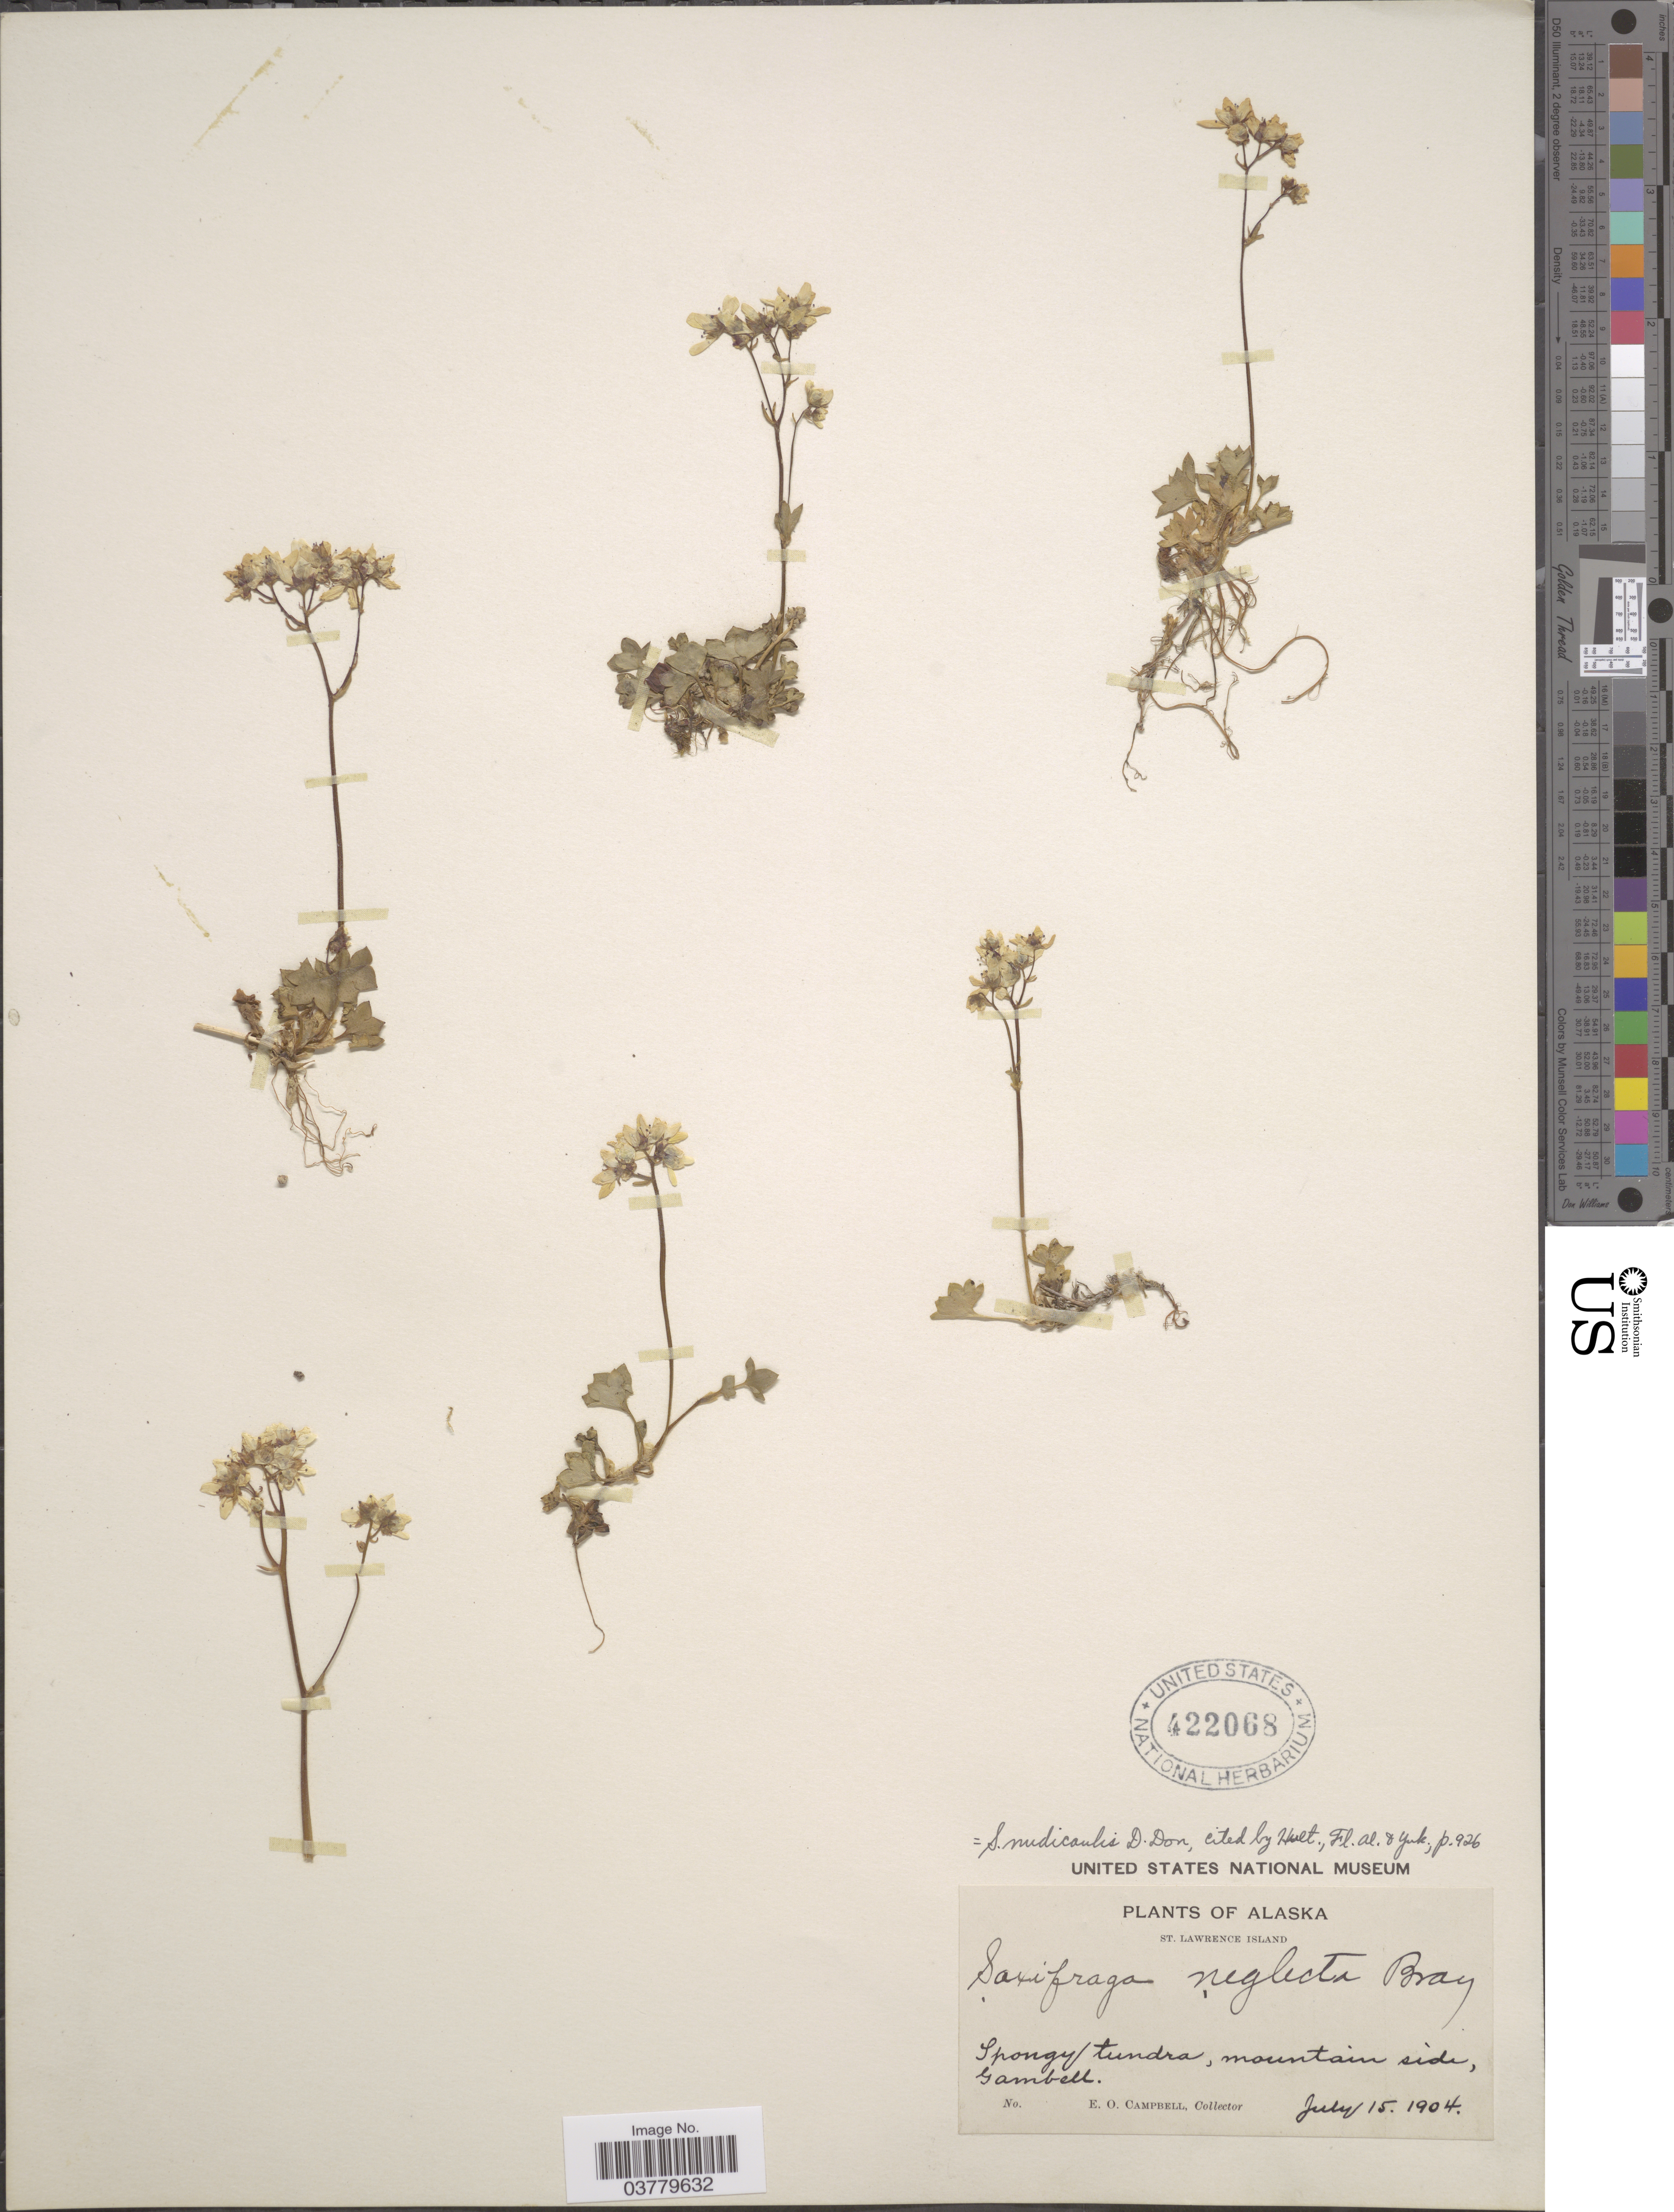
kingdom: Plantae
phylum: Tracheophyta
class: Magnoliopsida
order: Saxifragales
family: Saxifragaceae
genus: Micranthes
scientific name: Micranthes nudicaulis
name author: (D. Don) Gornall & H. Ohba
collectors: E. Campbell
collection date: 1904-07-15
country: United States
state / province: Alaska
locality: St. Lawrence Island. Spongy tundra, mountain side, Gambell.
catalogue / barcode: US 422068